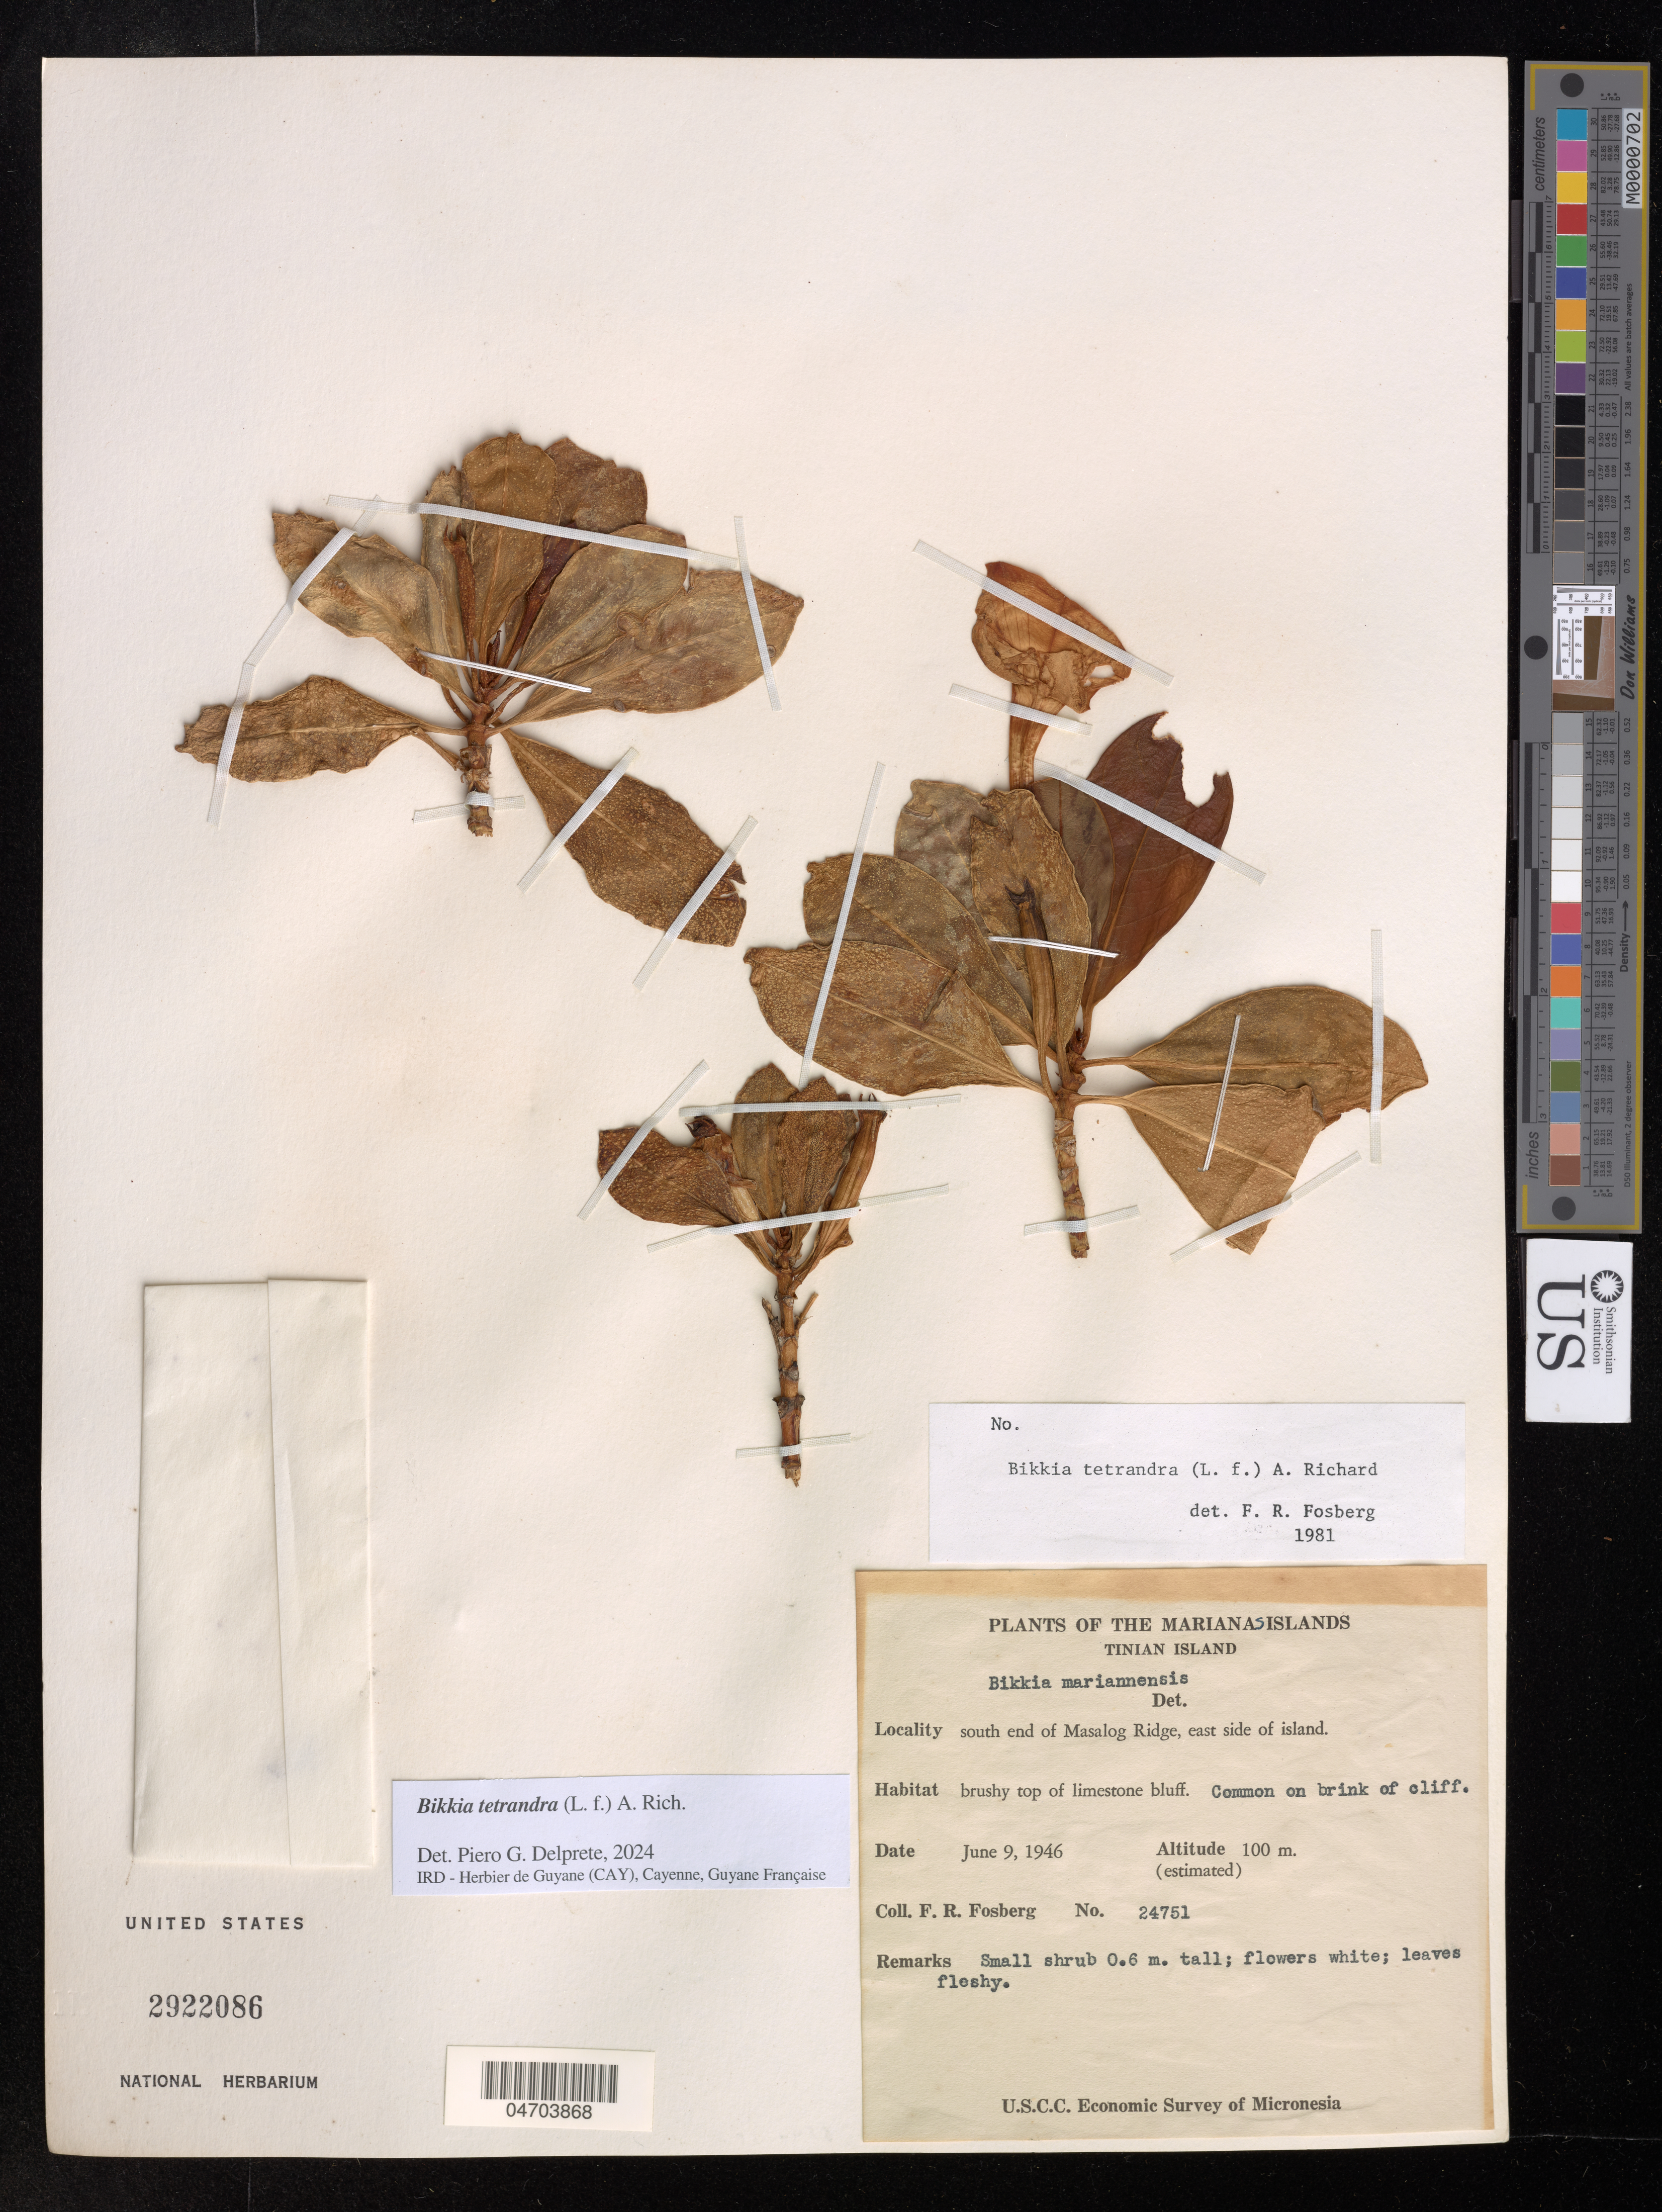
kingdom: Plantae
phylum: Tracheophyta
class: Magnoliopsida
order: Gentianales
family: Rubiaceae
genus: Bikkia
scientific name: Bikkia tetrandra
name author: (L. f.) A. Rich.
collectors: F. R. Fosberg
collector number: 24751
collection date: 1946-06-09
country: Northern Mariana Islands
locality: Tinian Island, south end of Masalog Ridge, east side of island.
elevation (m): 100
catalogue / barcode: US 2922086